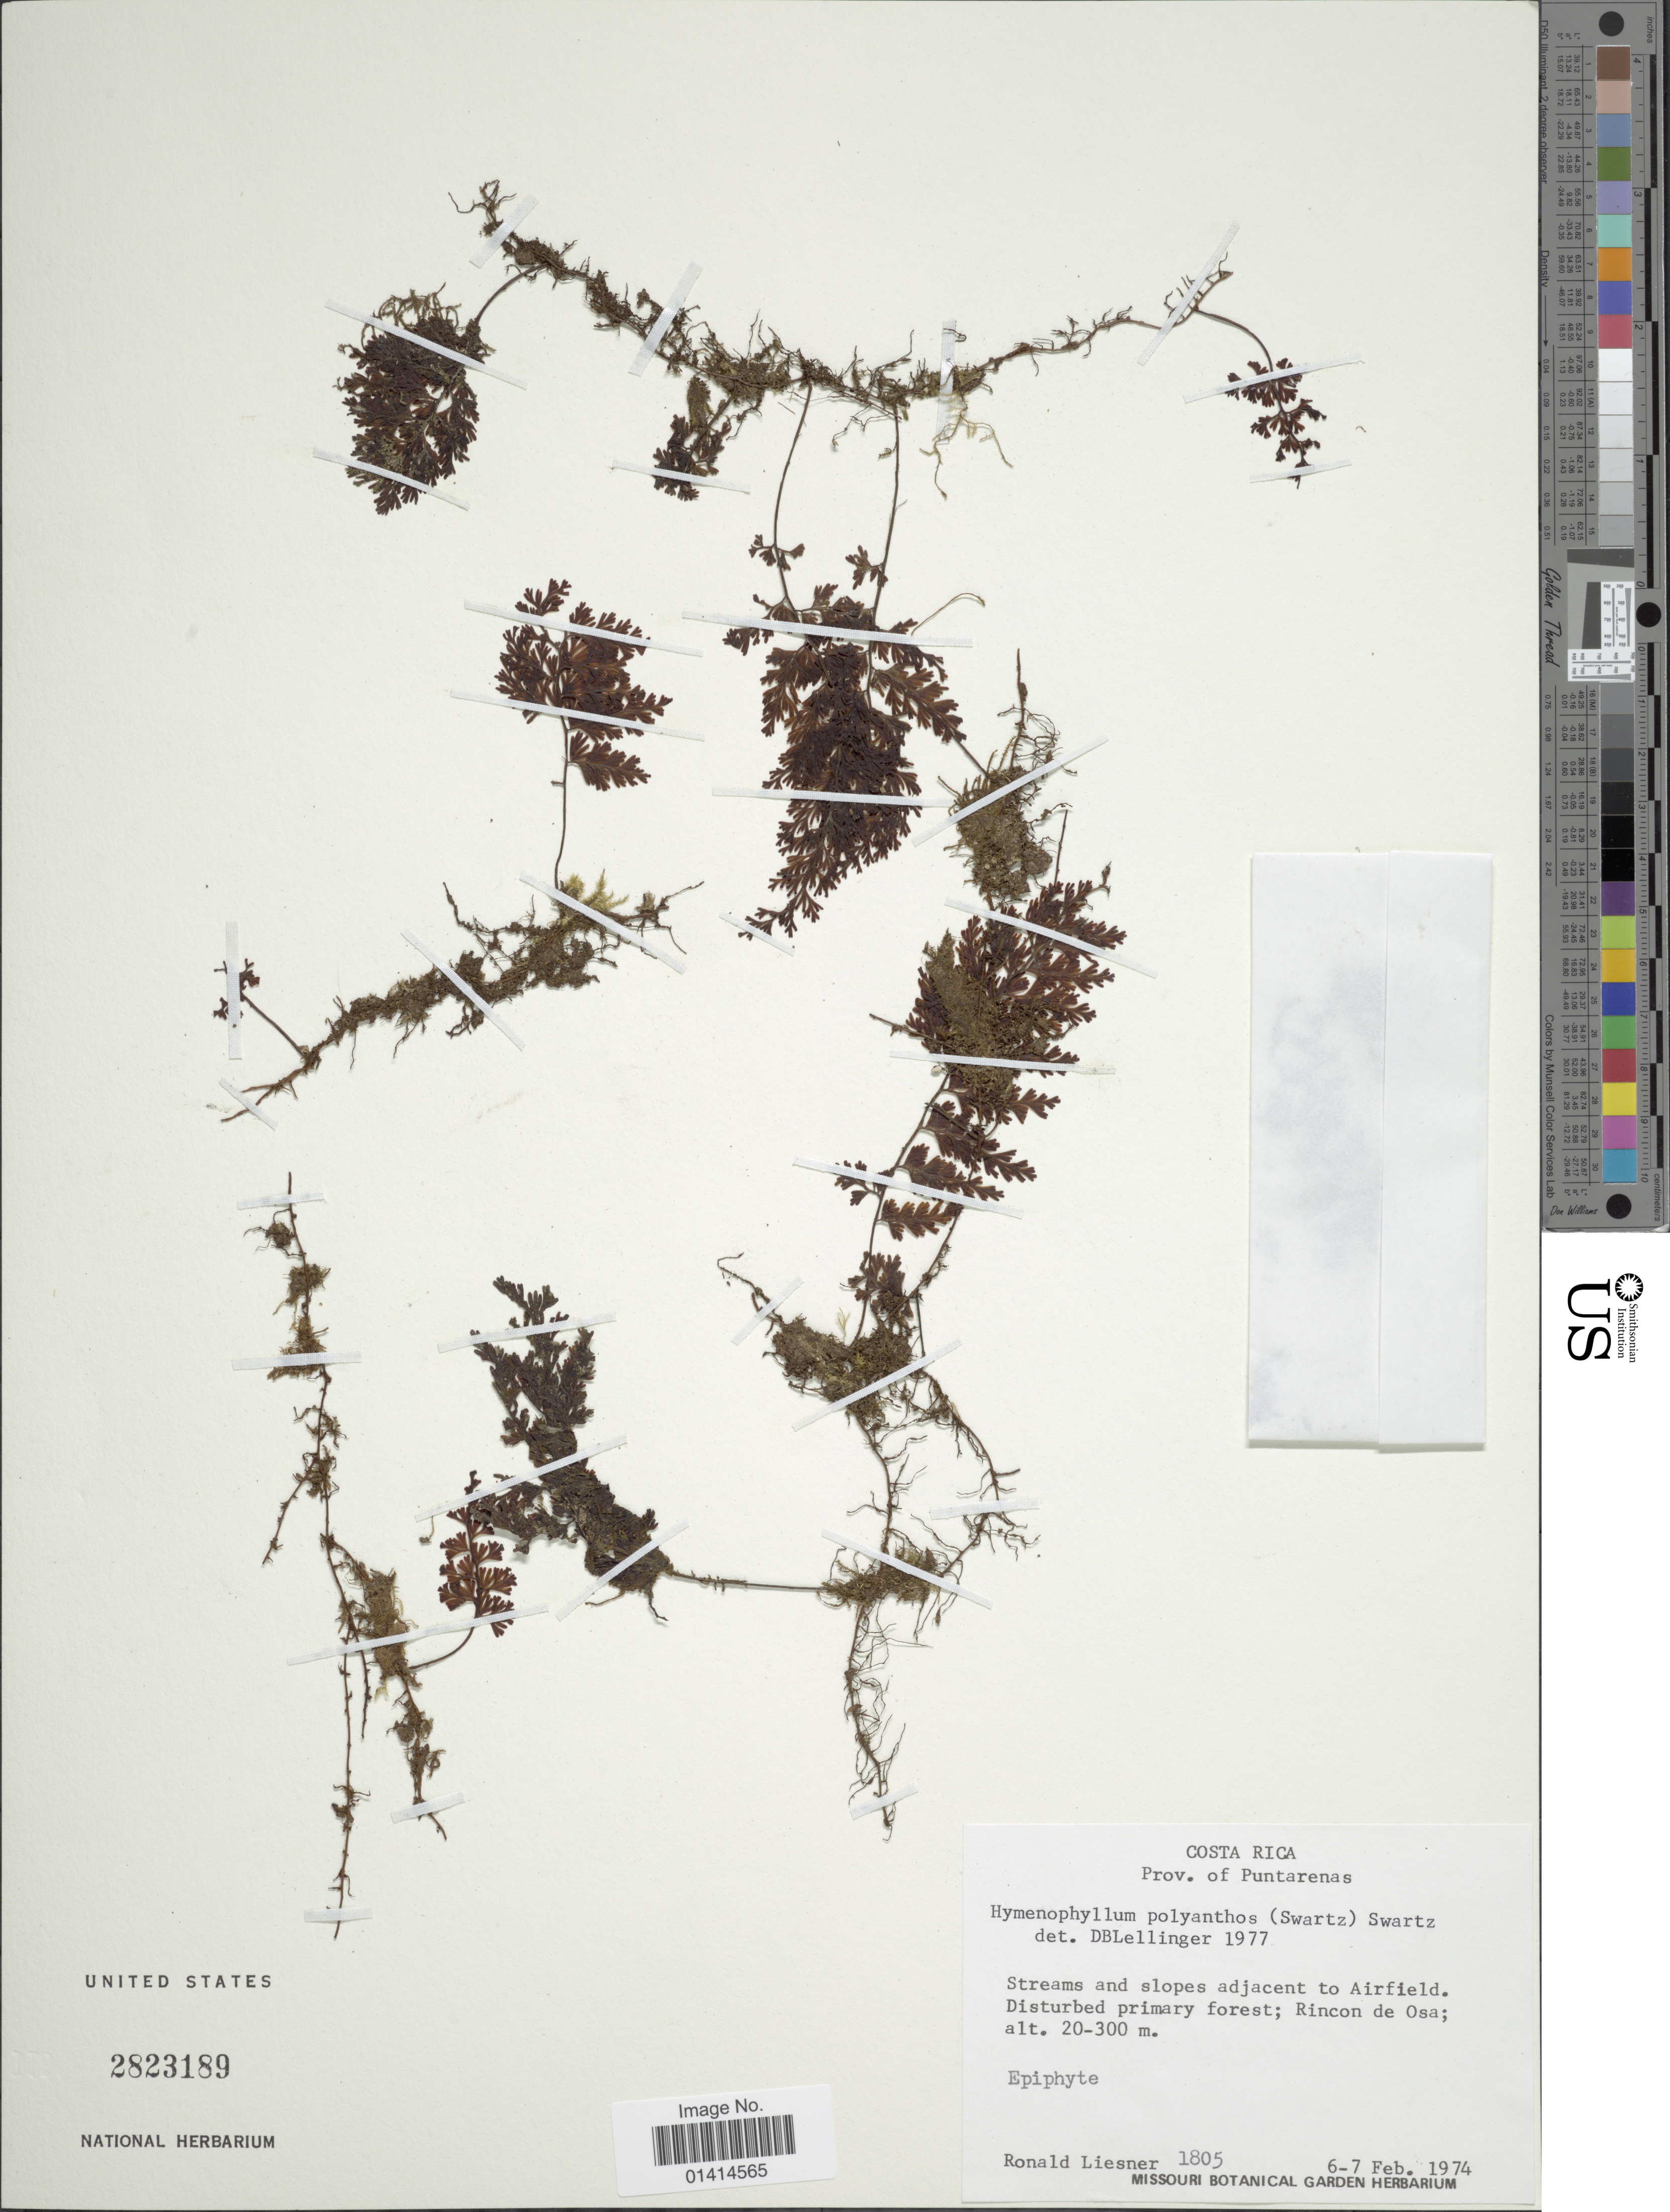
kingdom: Plantae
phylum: Tracheophyta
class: Polypodiopsida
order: Hymenophyllales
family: Hymenophyllaceae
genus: Hymenophyllum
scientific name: Hymenophyllum polyanthos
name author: (Sw.) Sw.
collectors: R. L. Liesner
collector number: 1805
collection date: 1974-02-06/1974-02-07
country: Costa Rica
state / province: Puntarenas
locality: Rincon de Osa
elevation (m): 20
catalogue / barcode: US 2823189